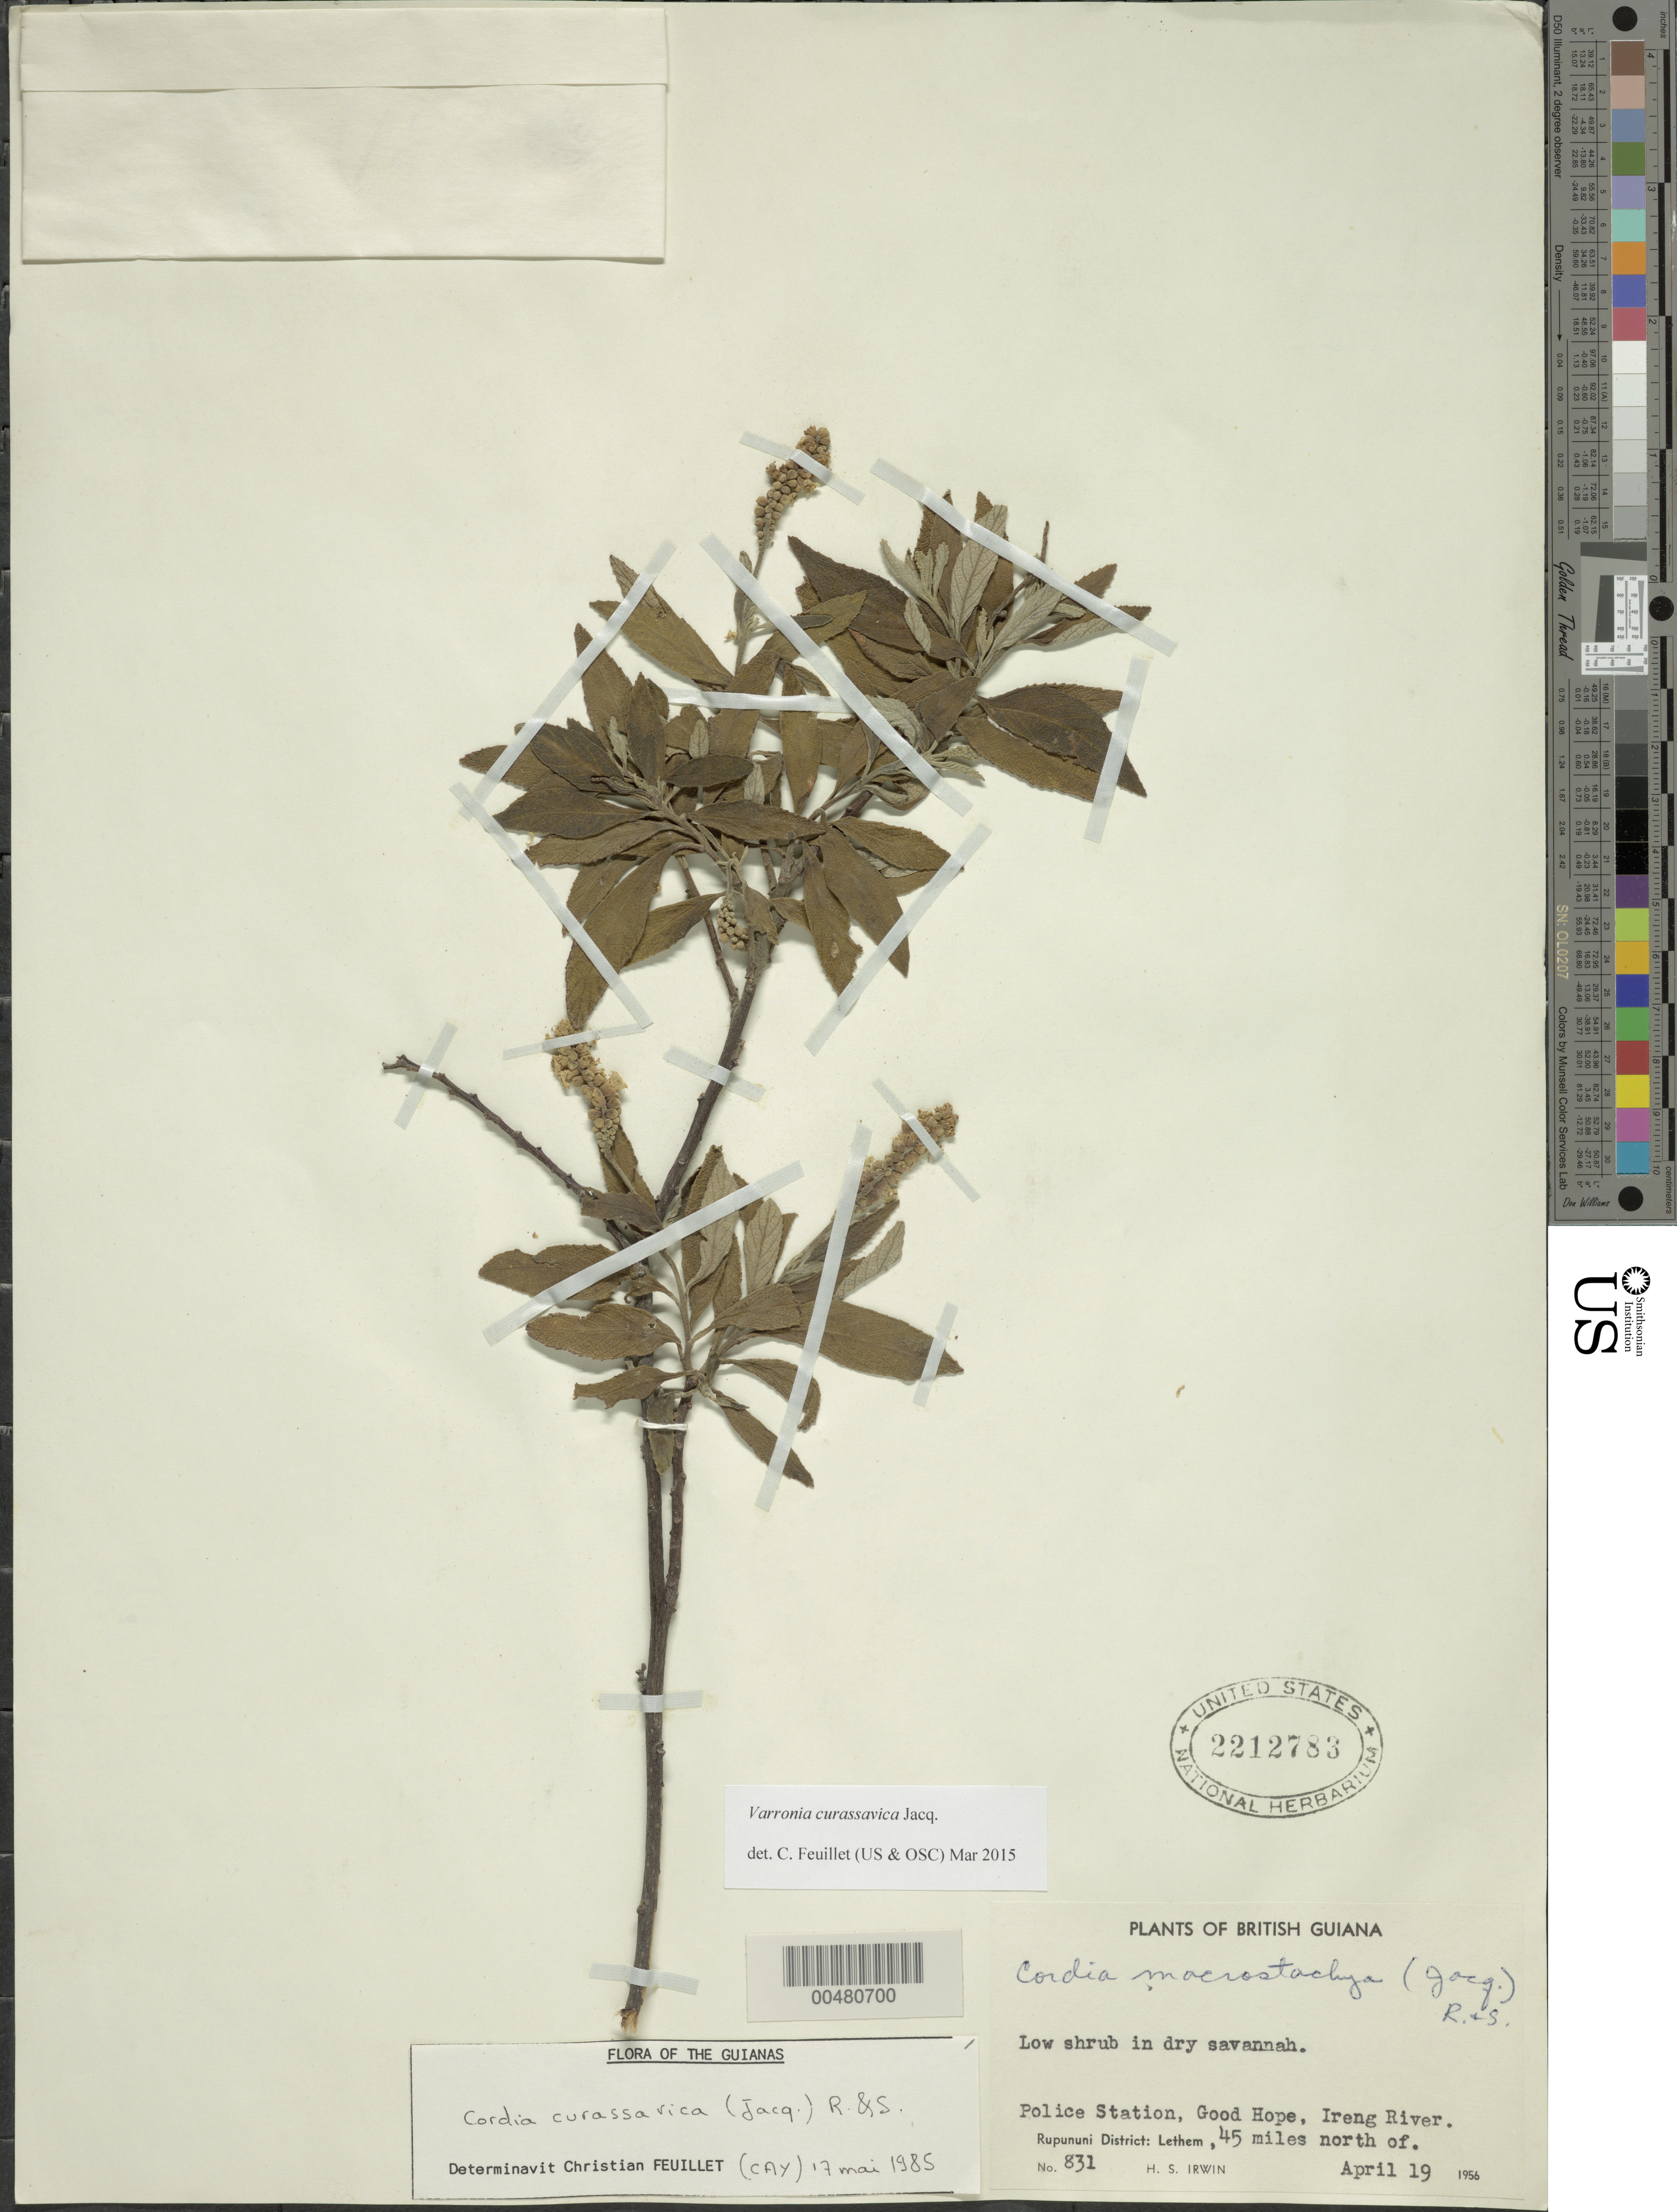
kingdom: Plantae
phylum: Tracheophyta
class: Magnoliopsida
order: Boraginales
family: Cordiaceae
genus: Varronia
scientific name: Varronia curassavica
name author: Jacq.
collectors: H. Irwin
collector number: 831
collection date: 1956-04-19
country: Guyana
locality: British Guiana, Police Station, Good Hope, Ireng River, Rupununi District: Lethem, 45 miles north of.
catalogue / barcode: US 2212783